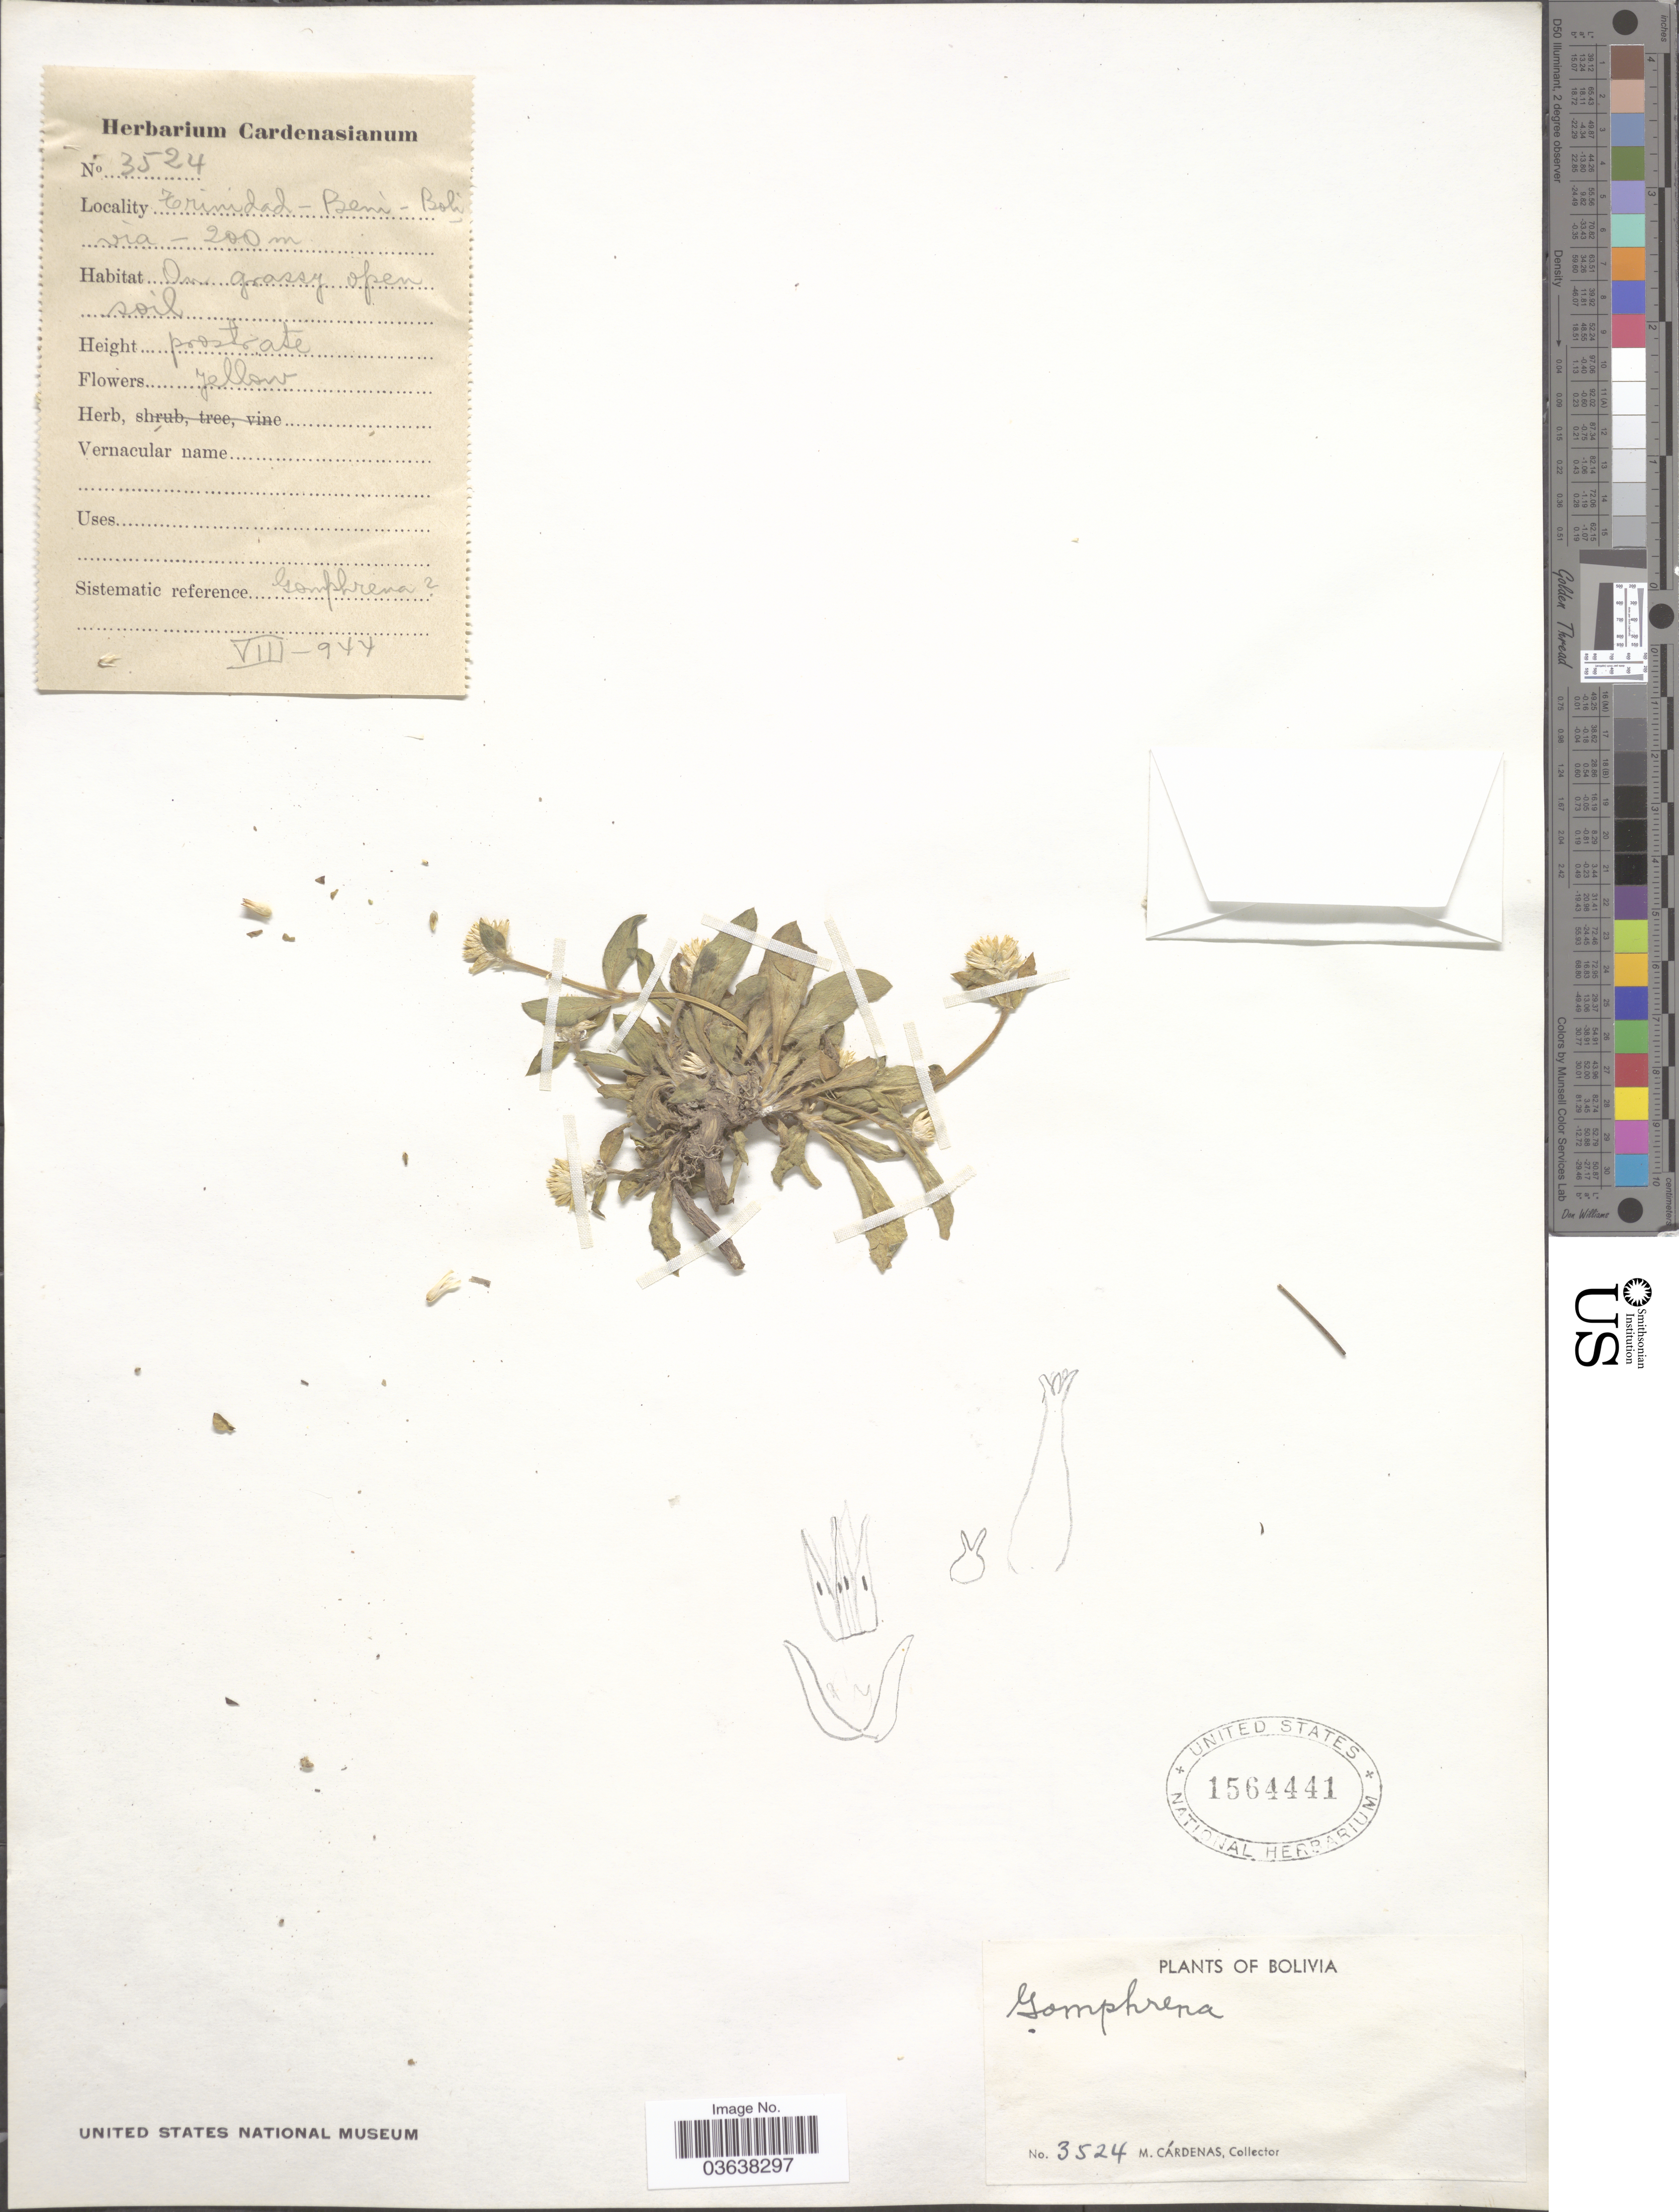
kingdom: Plantae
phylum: Tracheophyta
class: Magnoliopsida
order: Caryophyllales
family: Amaranthaceae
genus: Gomphrena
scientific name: Gomphrena sp.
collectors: M. Cárdenas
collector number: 3524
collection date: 1944-08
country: Bolivia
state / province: Beni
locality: Trinidad.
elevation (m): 200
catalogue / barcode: US 1564441